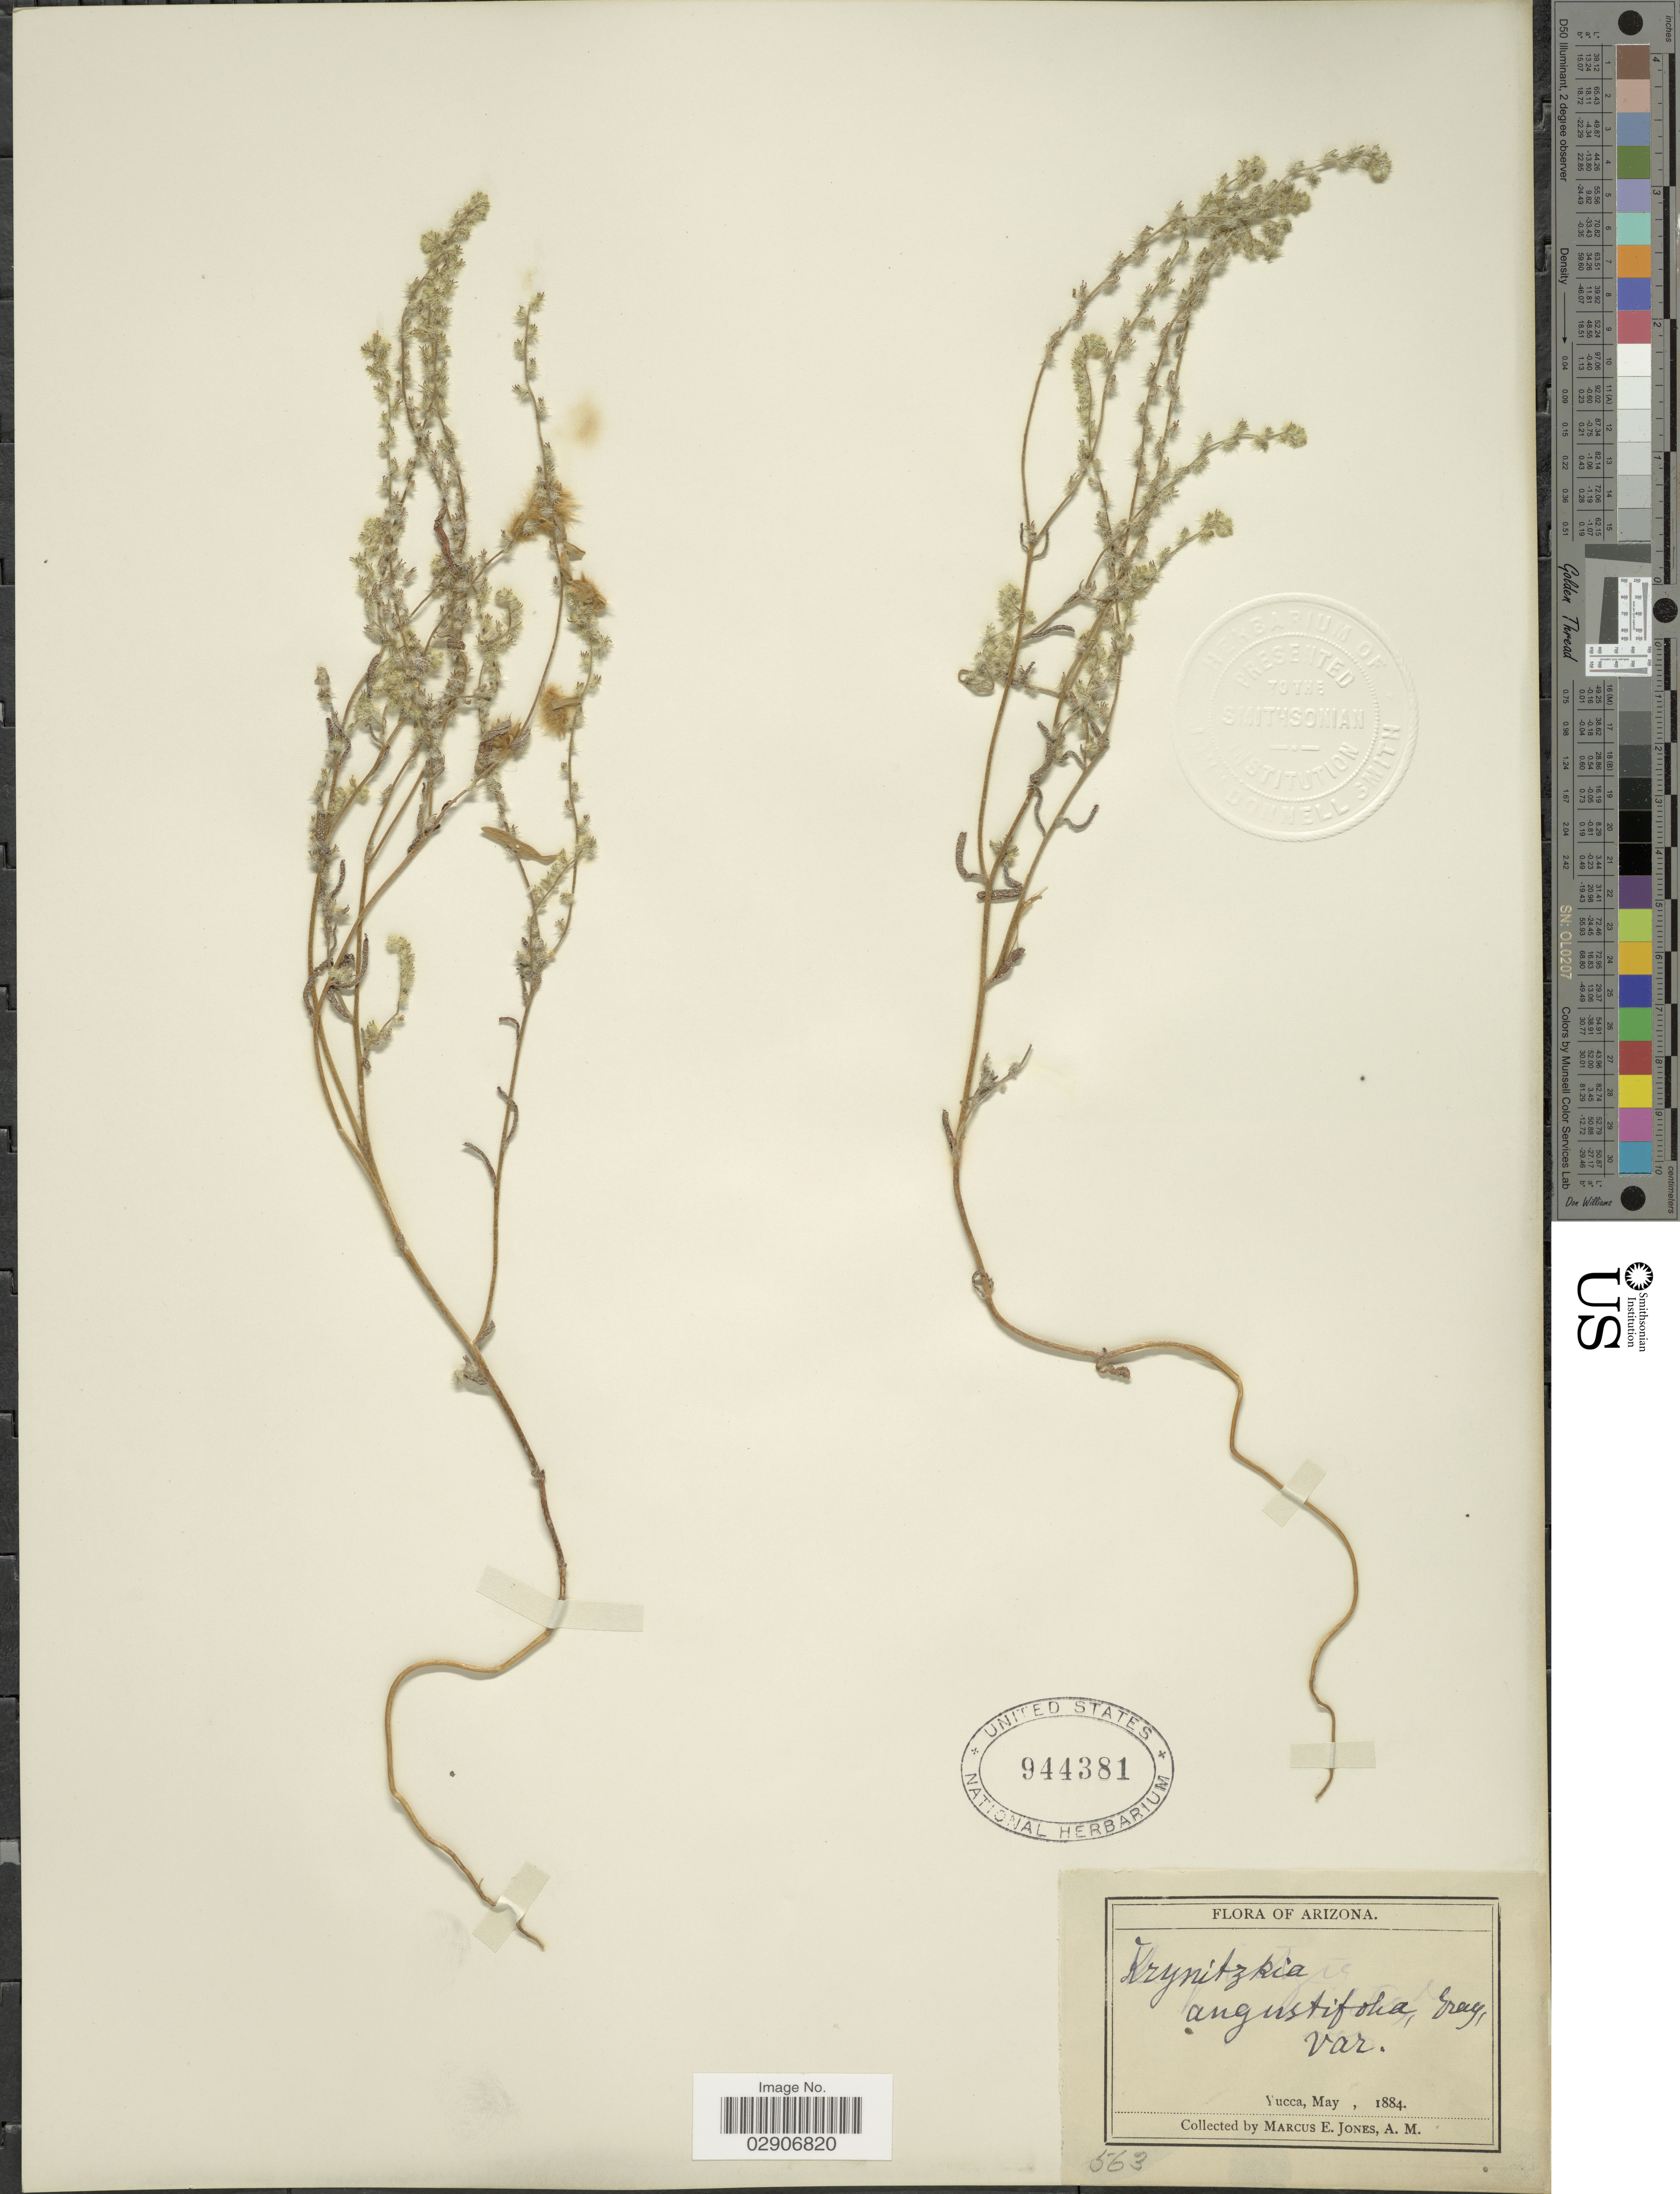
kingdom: Plantae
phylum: Tracheophyta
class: Magnoliopsida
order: Boraginales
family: Boraginaceae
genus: Cryptantha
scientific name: Cryptantha angustifolia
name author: (Torr.) Greene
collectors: M. E. Jones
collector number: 563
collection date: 1884-05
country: United States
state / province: Arizona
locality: Yucca.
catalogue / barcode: US 944381